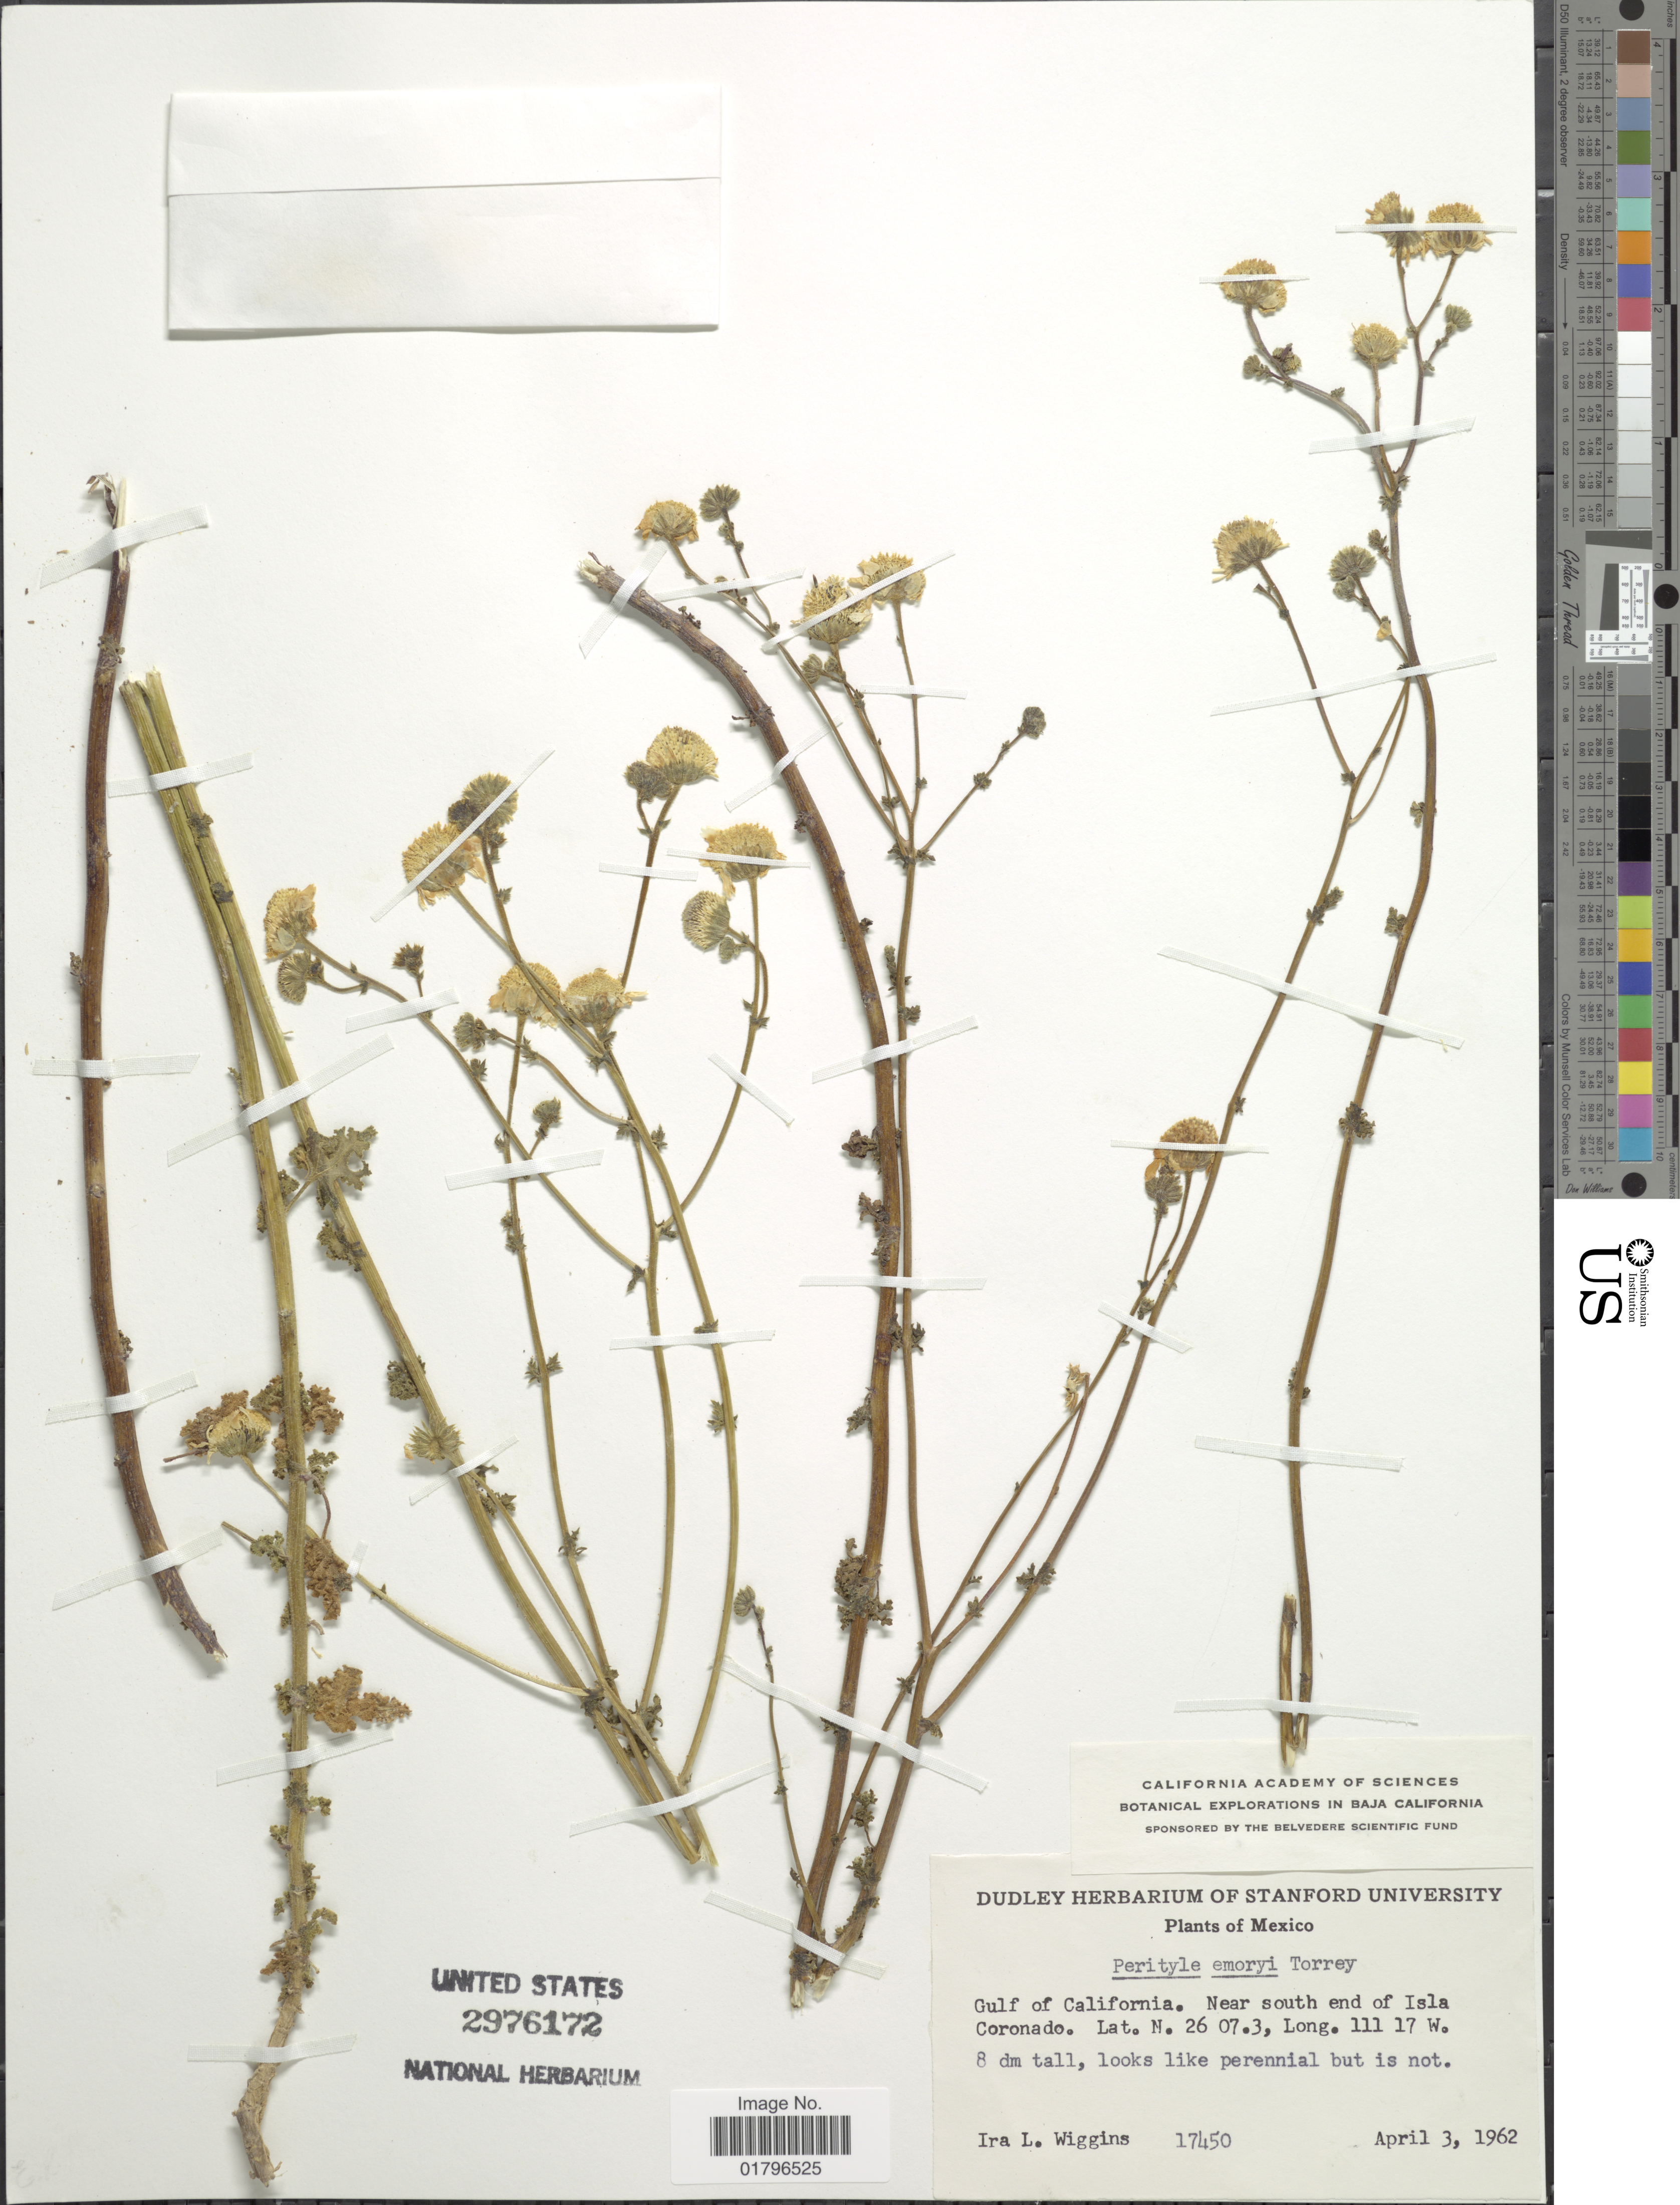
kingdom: Plantae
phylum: Tracheophyta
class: Magnoliopsida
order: Asterales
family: Asteraceae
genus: Perityle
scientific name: Perityle emoryi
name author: Torr.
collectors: I. L. Wiggins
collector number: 17450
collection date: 1962-04-03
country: Mexico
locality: Gulf of California. Near south end of Isla Coronado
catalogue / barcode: US 2976172